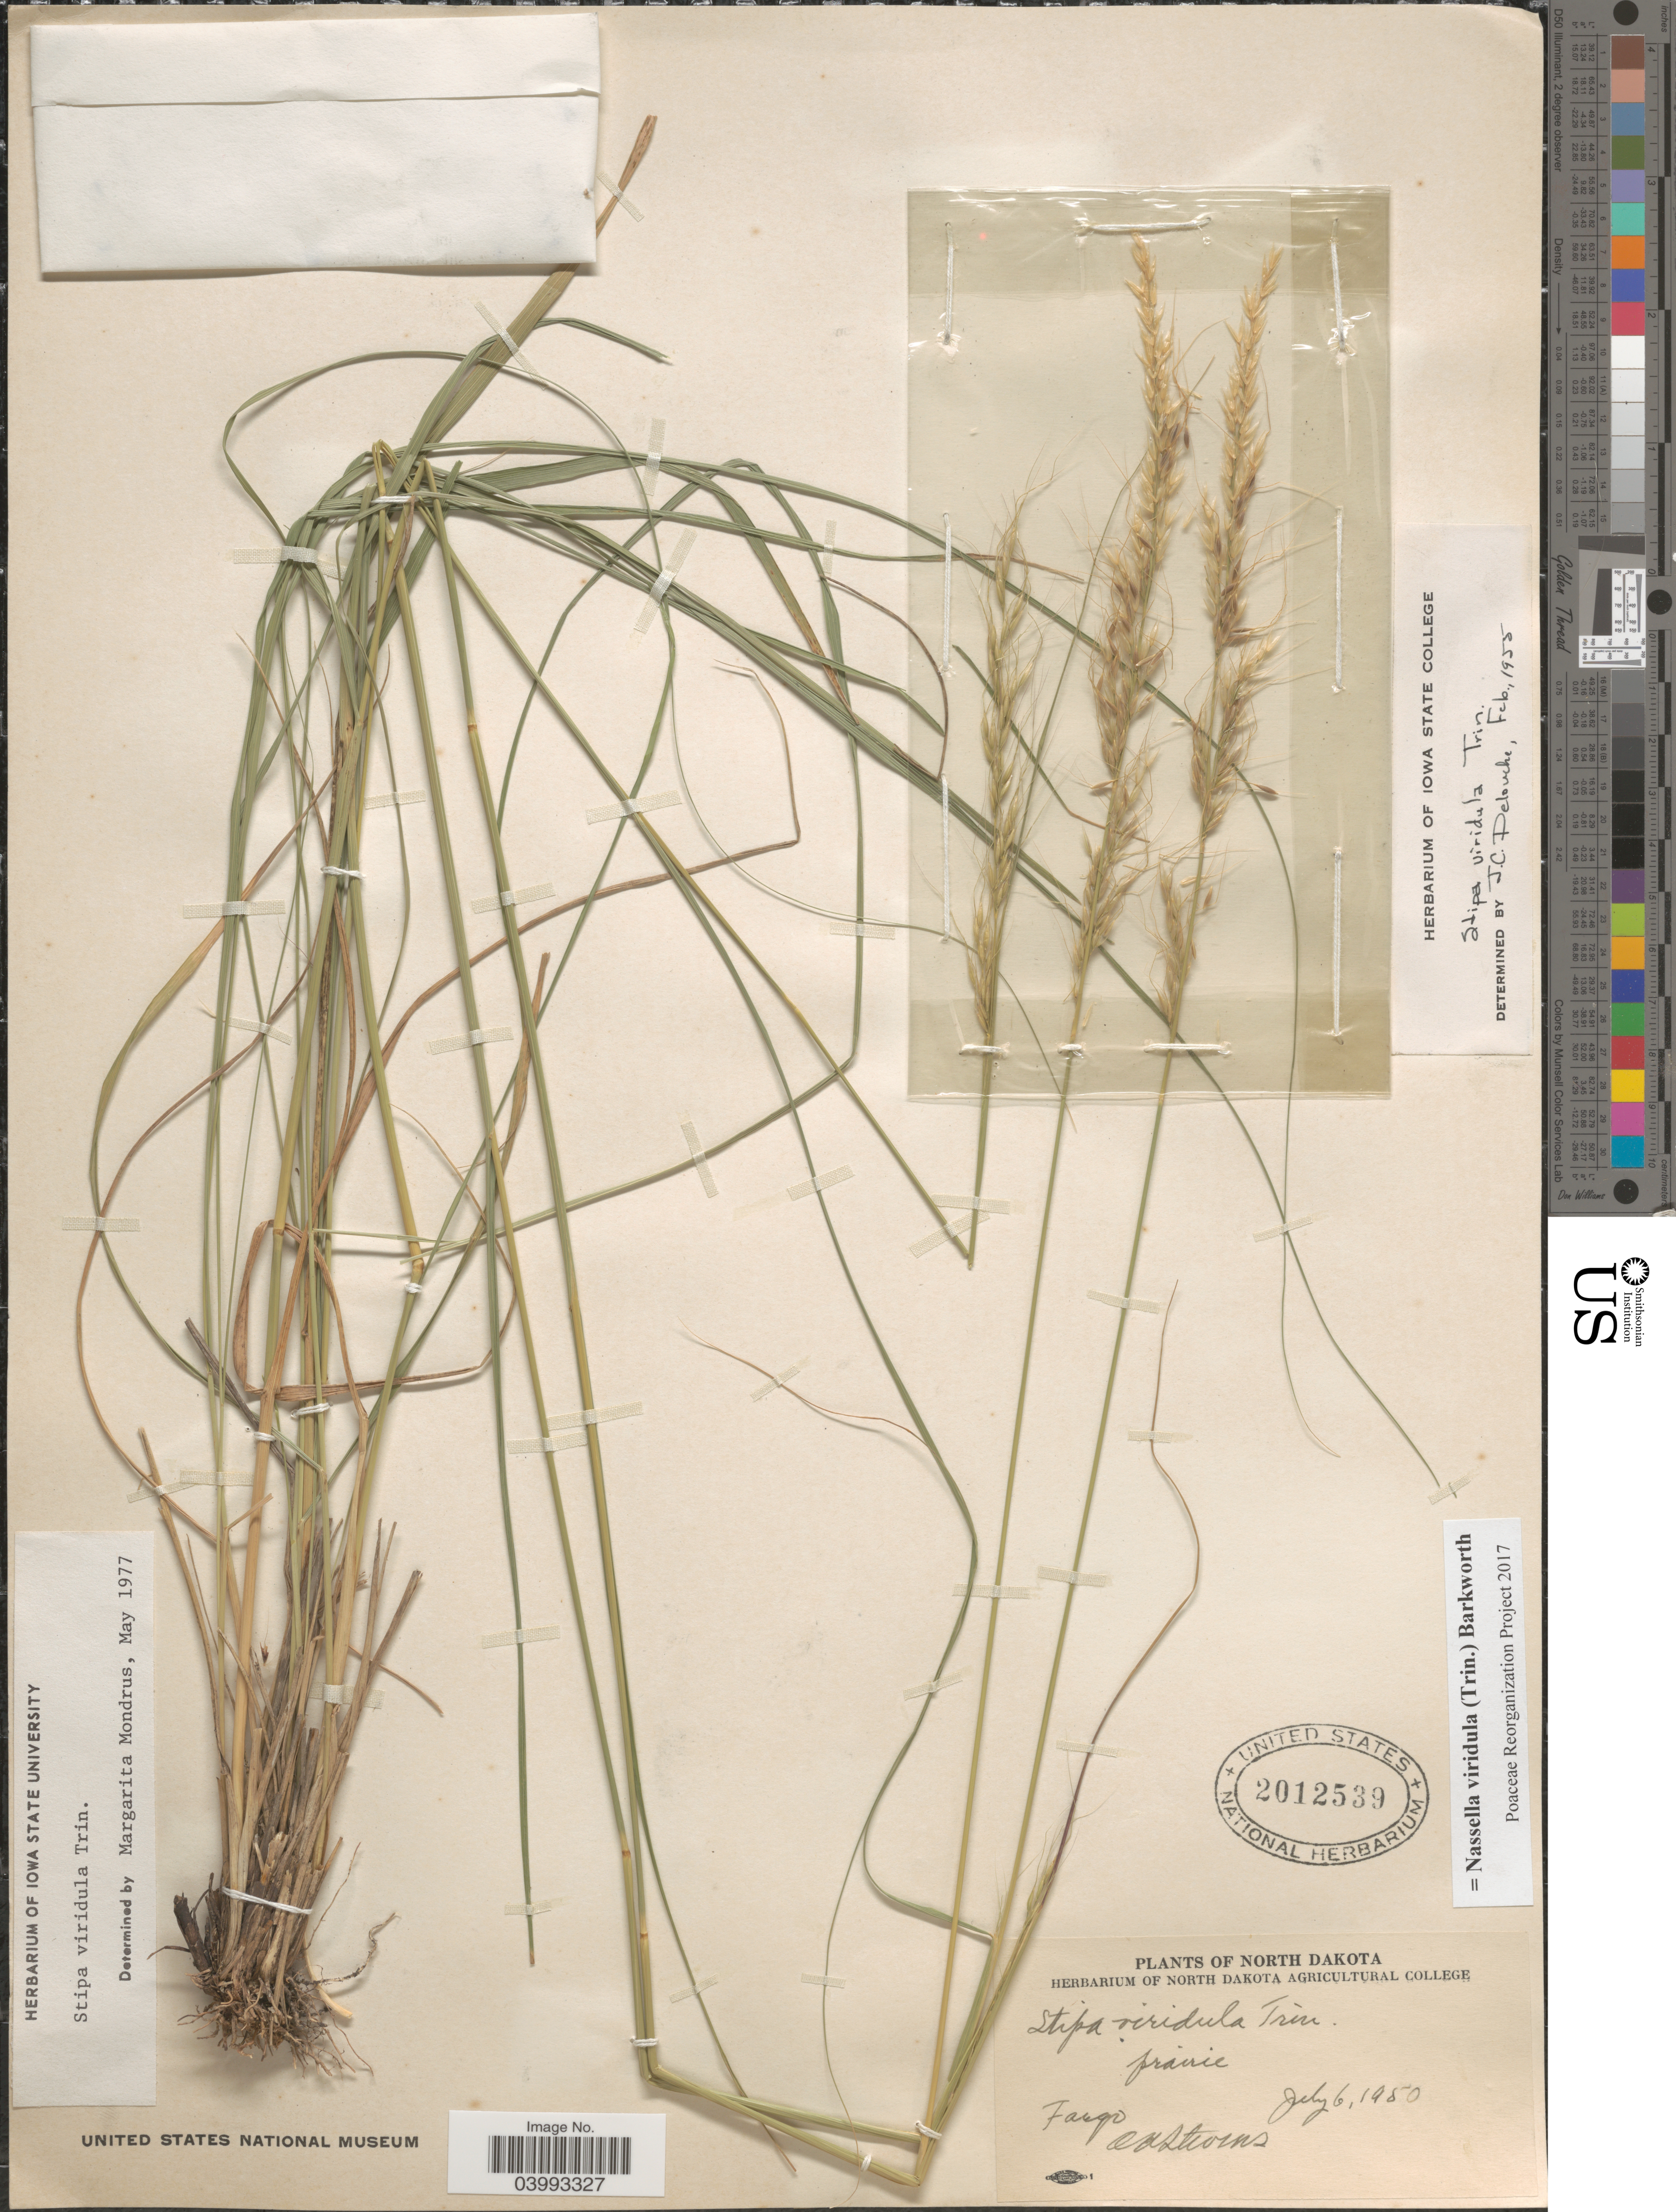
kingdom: Plantae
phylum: Tracheophyta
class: Liliopsida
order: Poales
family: Poaceae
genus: Nassella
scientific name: Nassella viridula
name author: (Trin.) Barkworth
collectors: C. Stevens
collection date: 1950-07-06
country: United States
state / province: North Dakota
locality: Fargo.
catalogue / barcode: US 2012539